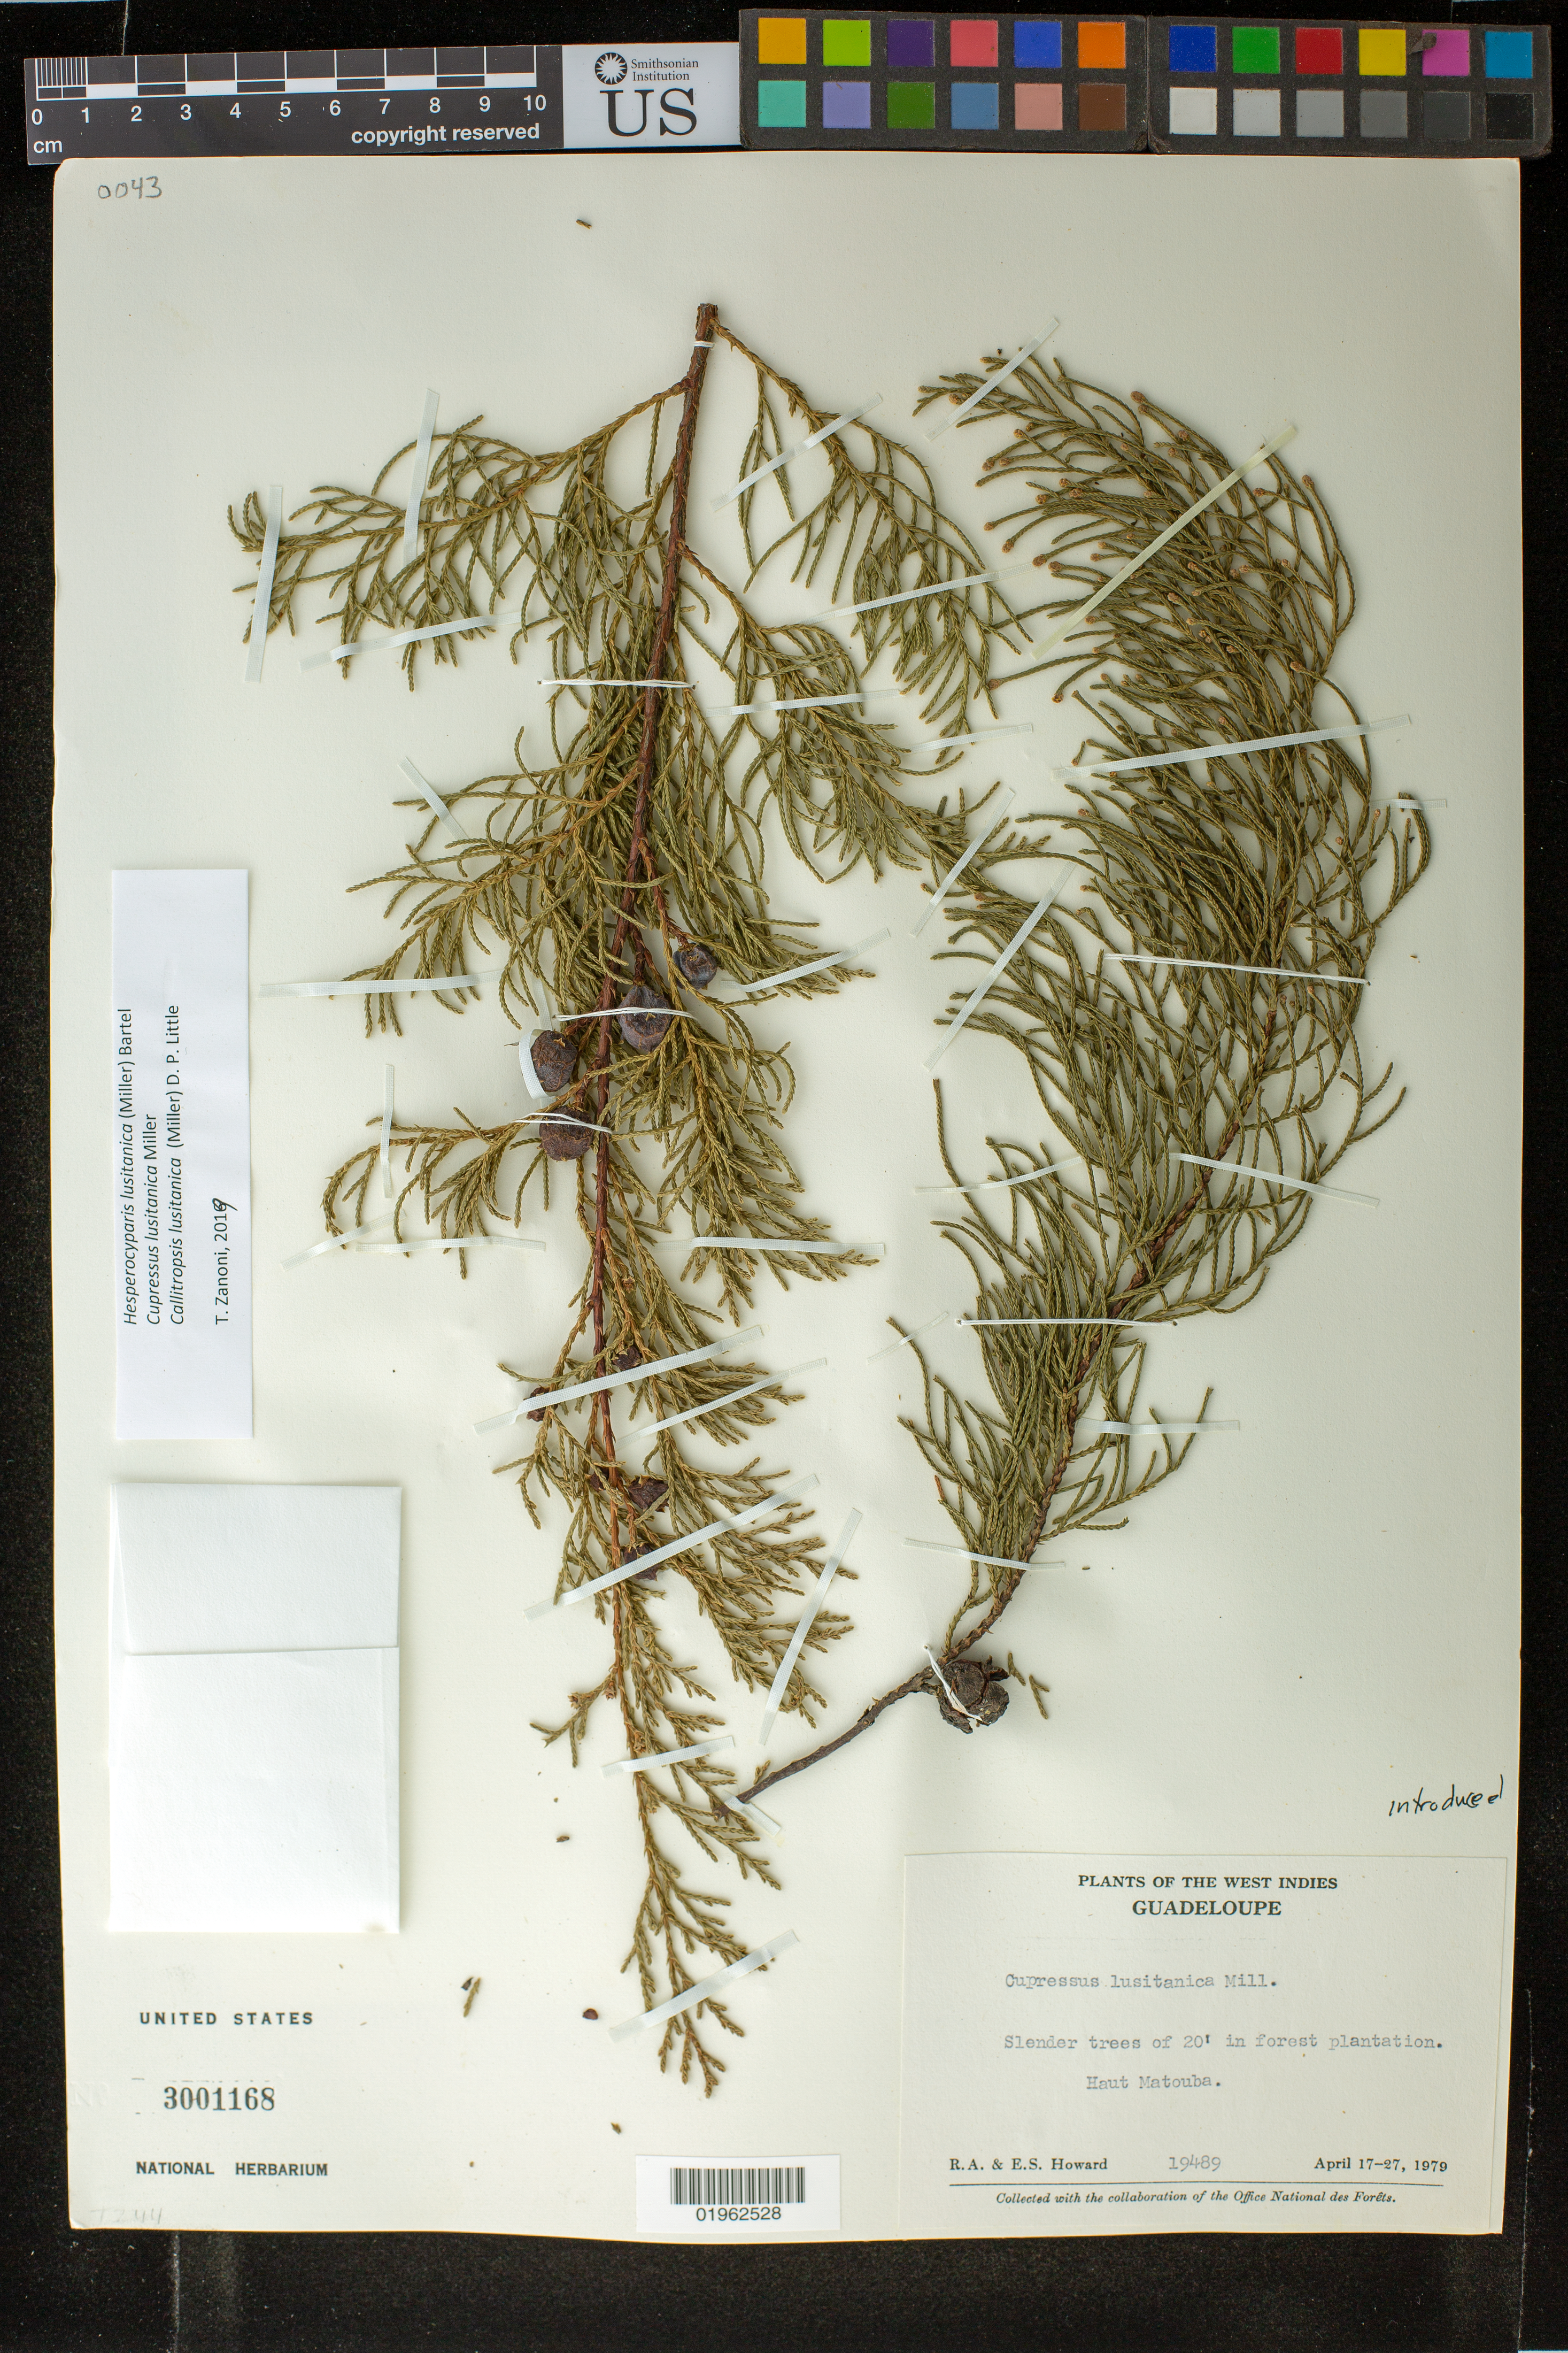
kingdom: Plantae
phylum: Tracheophyta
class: Pinopsida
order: Pinales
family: Cupressaceae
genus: Hesperocyparis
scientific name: Hesperocyparis lusitanica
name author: (Miller) Bartel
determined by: Zanoni, T. A., (NY), New York Botanical Garden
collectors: R. A. Howard & E. S. Howard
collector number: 19489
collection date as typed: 17 Apr 1979 to 27 Apr 1979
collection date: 1979-04-17/1979-04-27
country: Guadeloupe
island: Basse Terre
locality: Haut Matouba.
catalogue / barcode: US 3001168